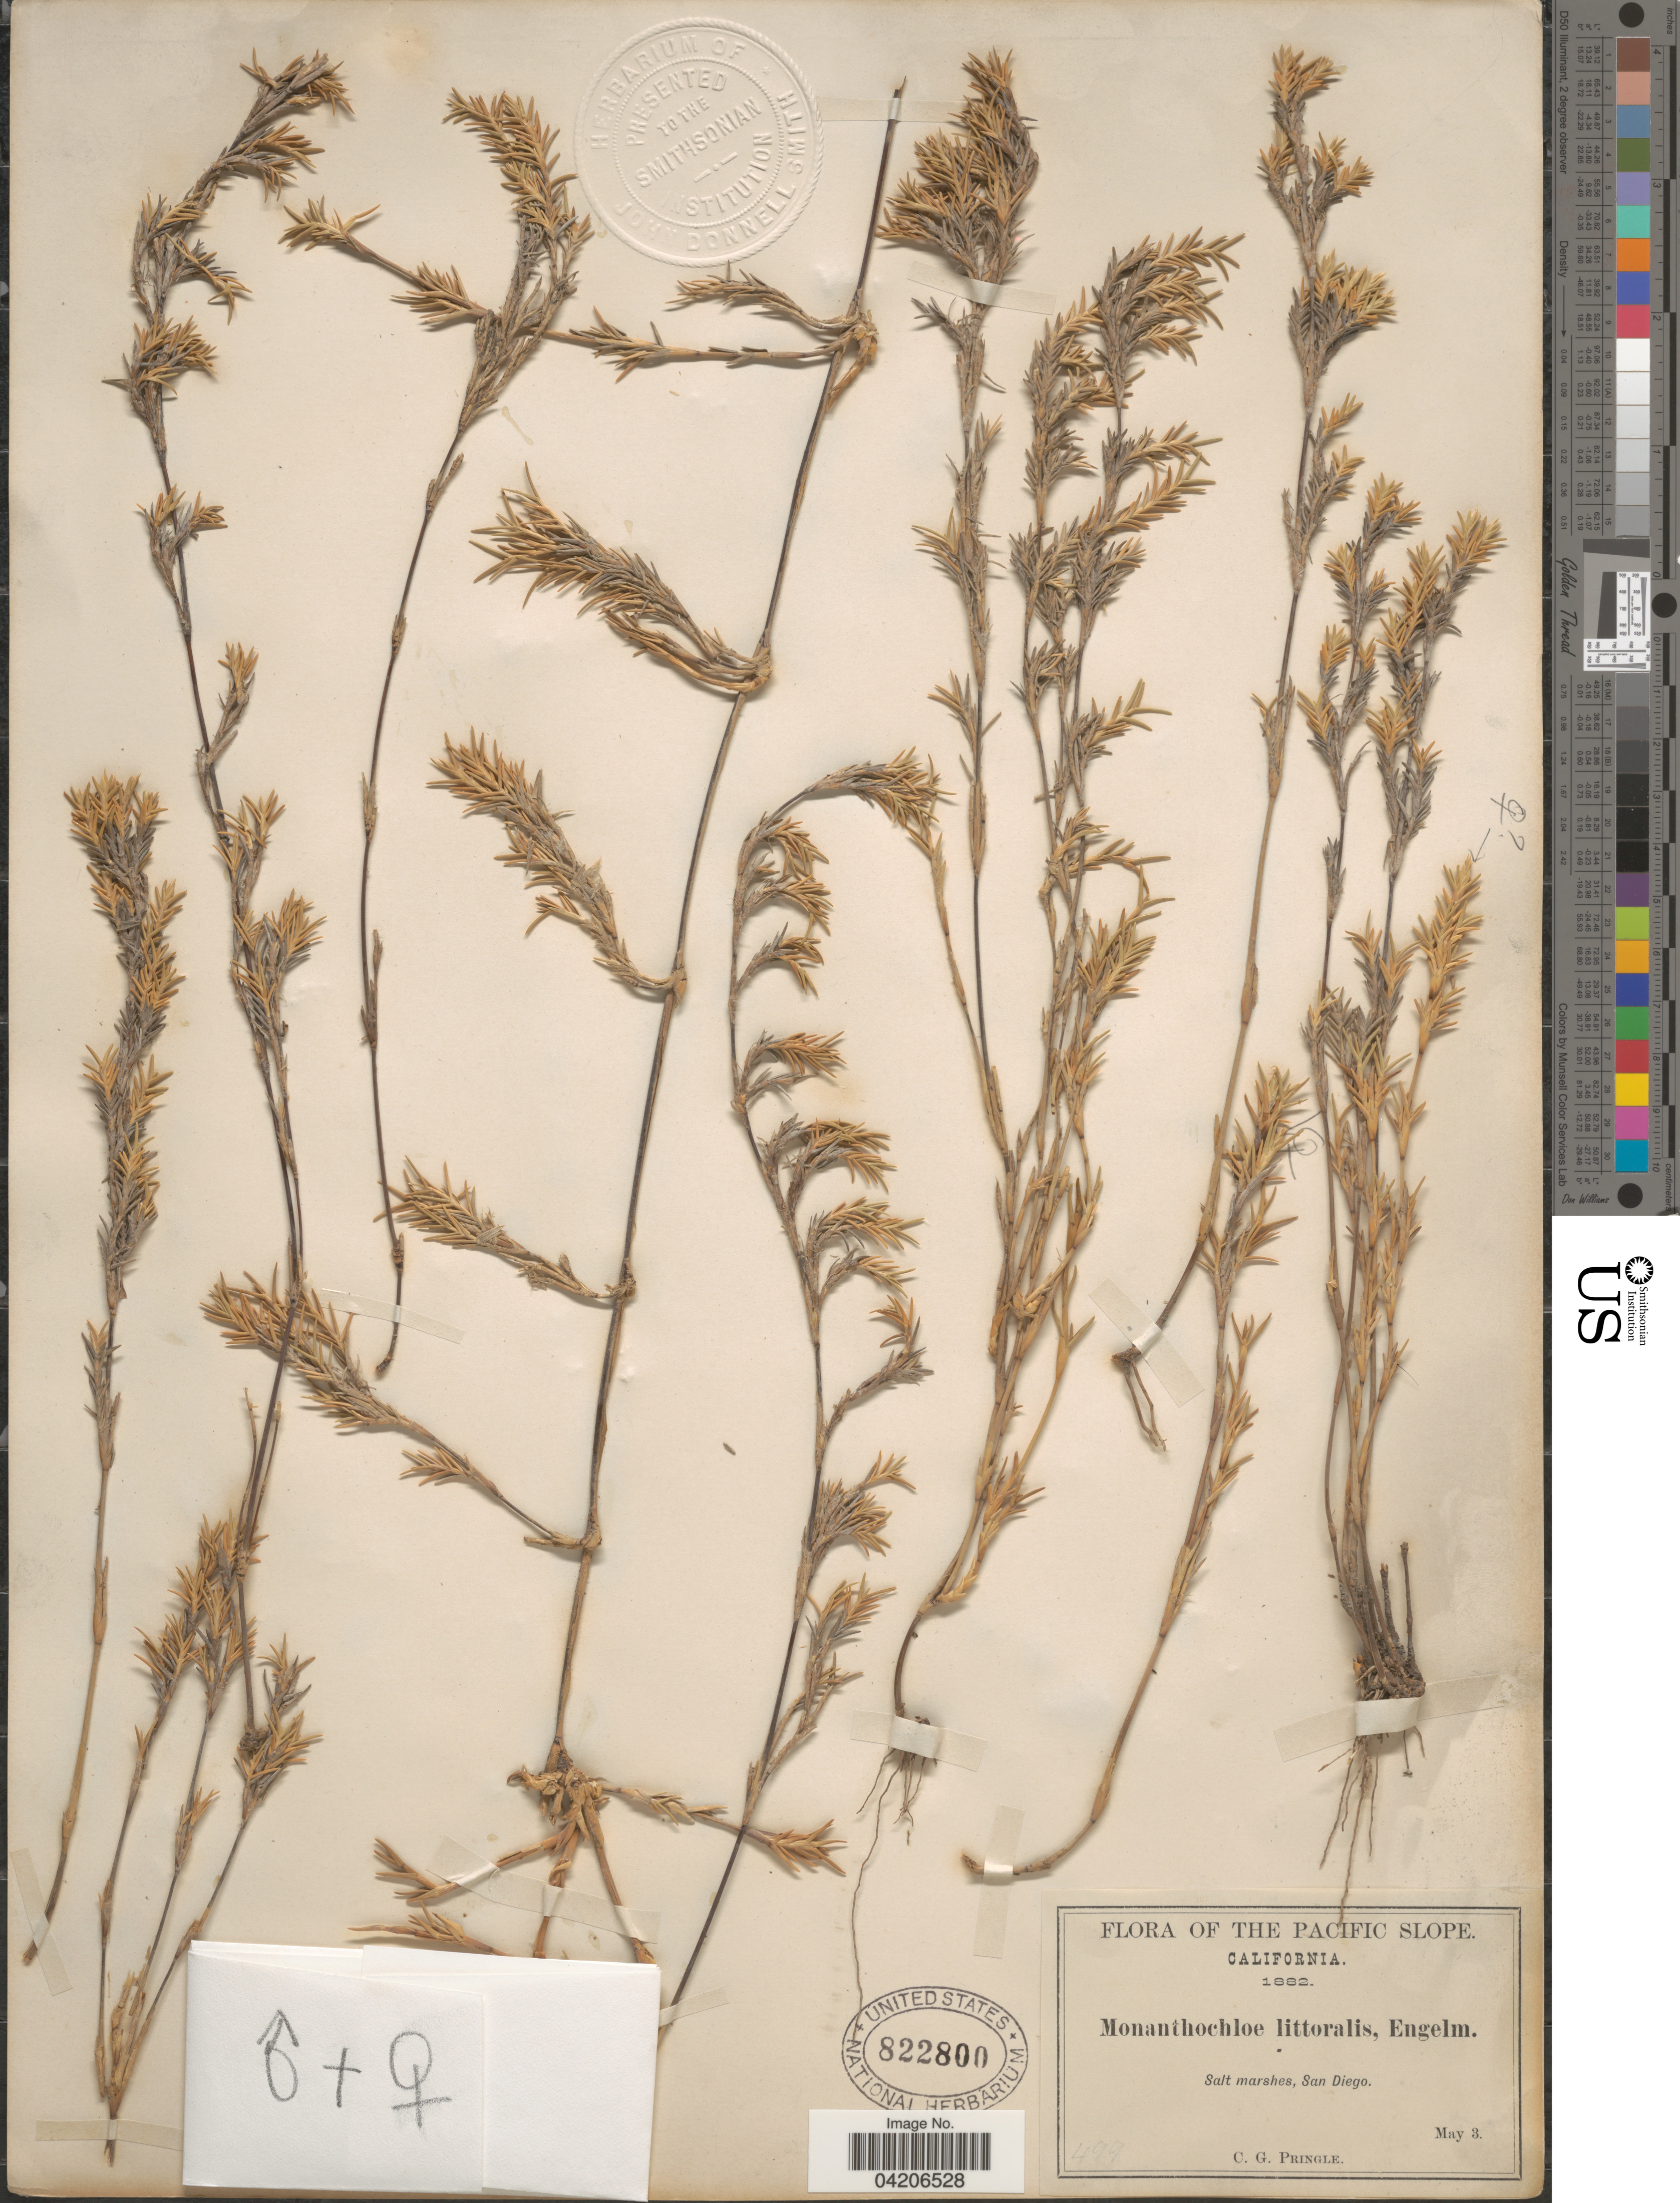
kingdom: Plantae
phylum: Tracheophyta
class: Liliopsida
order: Poales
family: Poaceae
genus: Distichlis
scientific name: Distichlis littoralis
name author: (Engelm.) H.L. Bell & Columbus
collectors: C. G. Pringle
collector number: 499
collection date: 1882-05-03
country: United States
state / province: California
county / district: San Diego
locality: Pacific Slope. Salt marshes, San Diego.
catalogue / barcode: US 822800